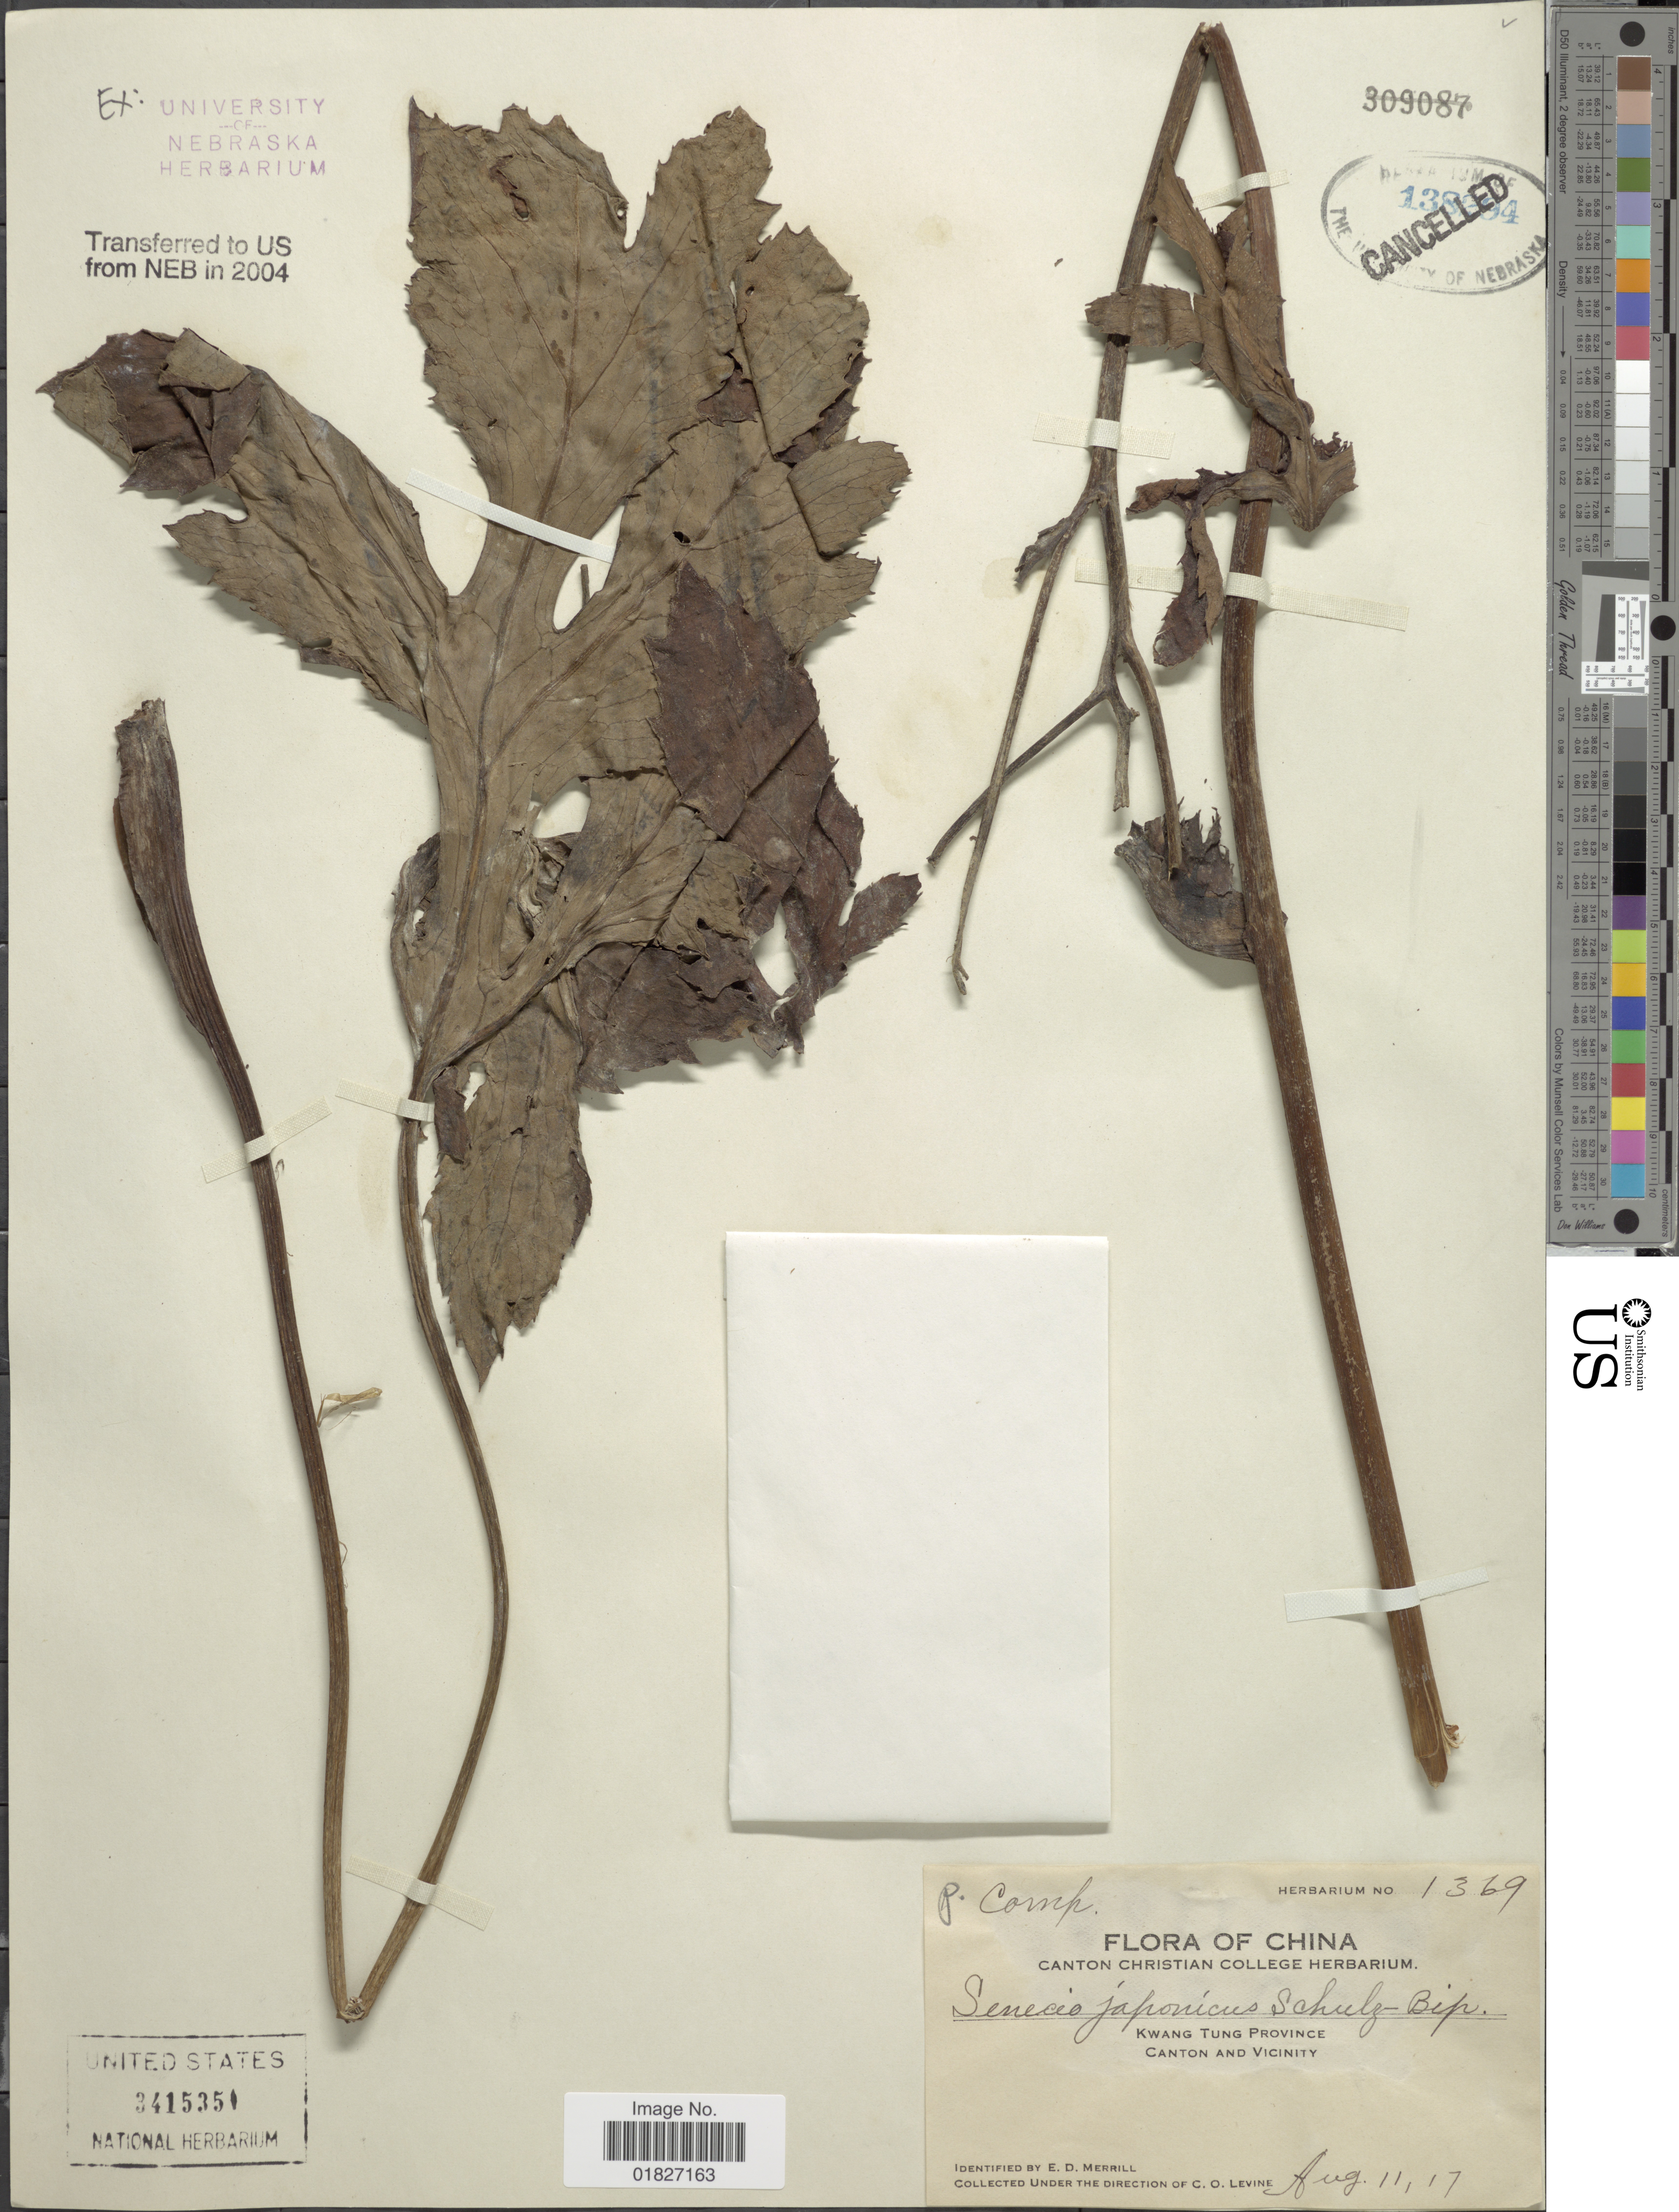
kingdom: Plantae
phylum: Tracheophyta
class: Magnoliopsida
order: Asterales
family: Asteraceae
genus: Gynura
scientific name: Gynura japonica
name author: (L. f.) Juel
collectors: C. O. Levine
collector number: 1369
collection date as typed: Transcribed d/m/y: 11/8/17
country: China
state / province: Guangdong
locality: Kwang Tung Province, Canton and Vicinity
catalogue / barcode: US 3415351